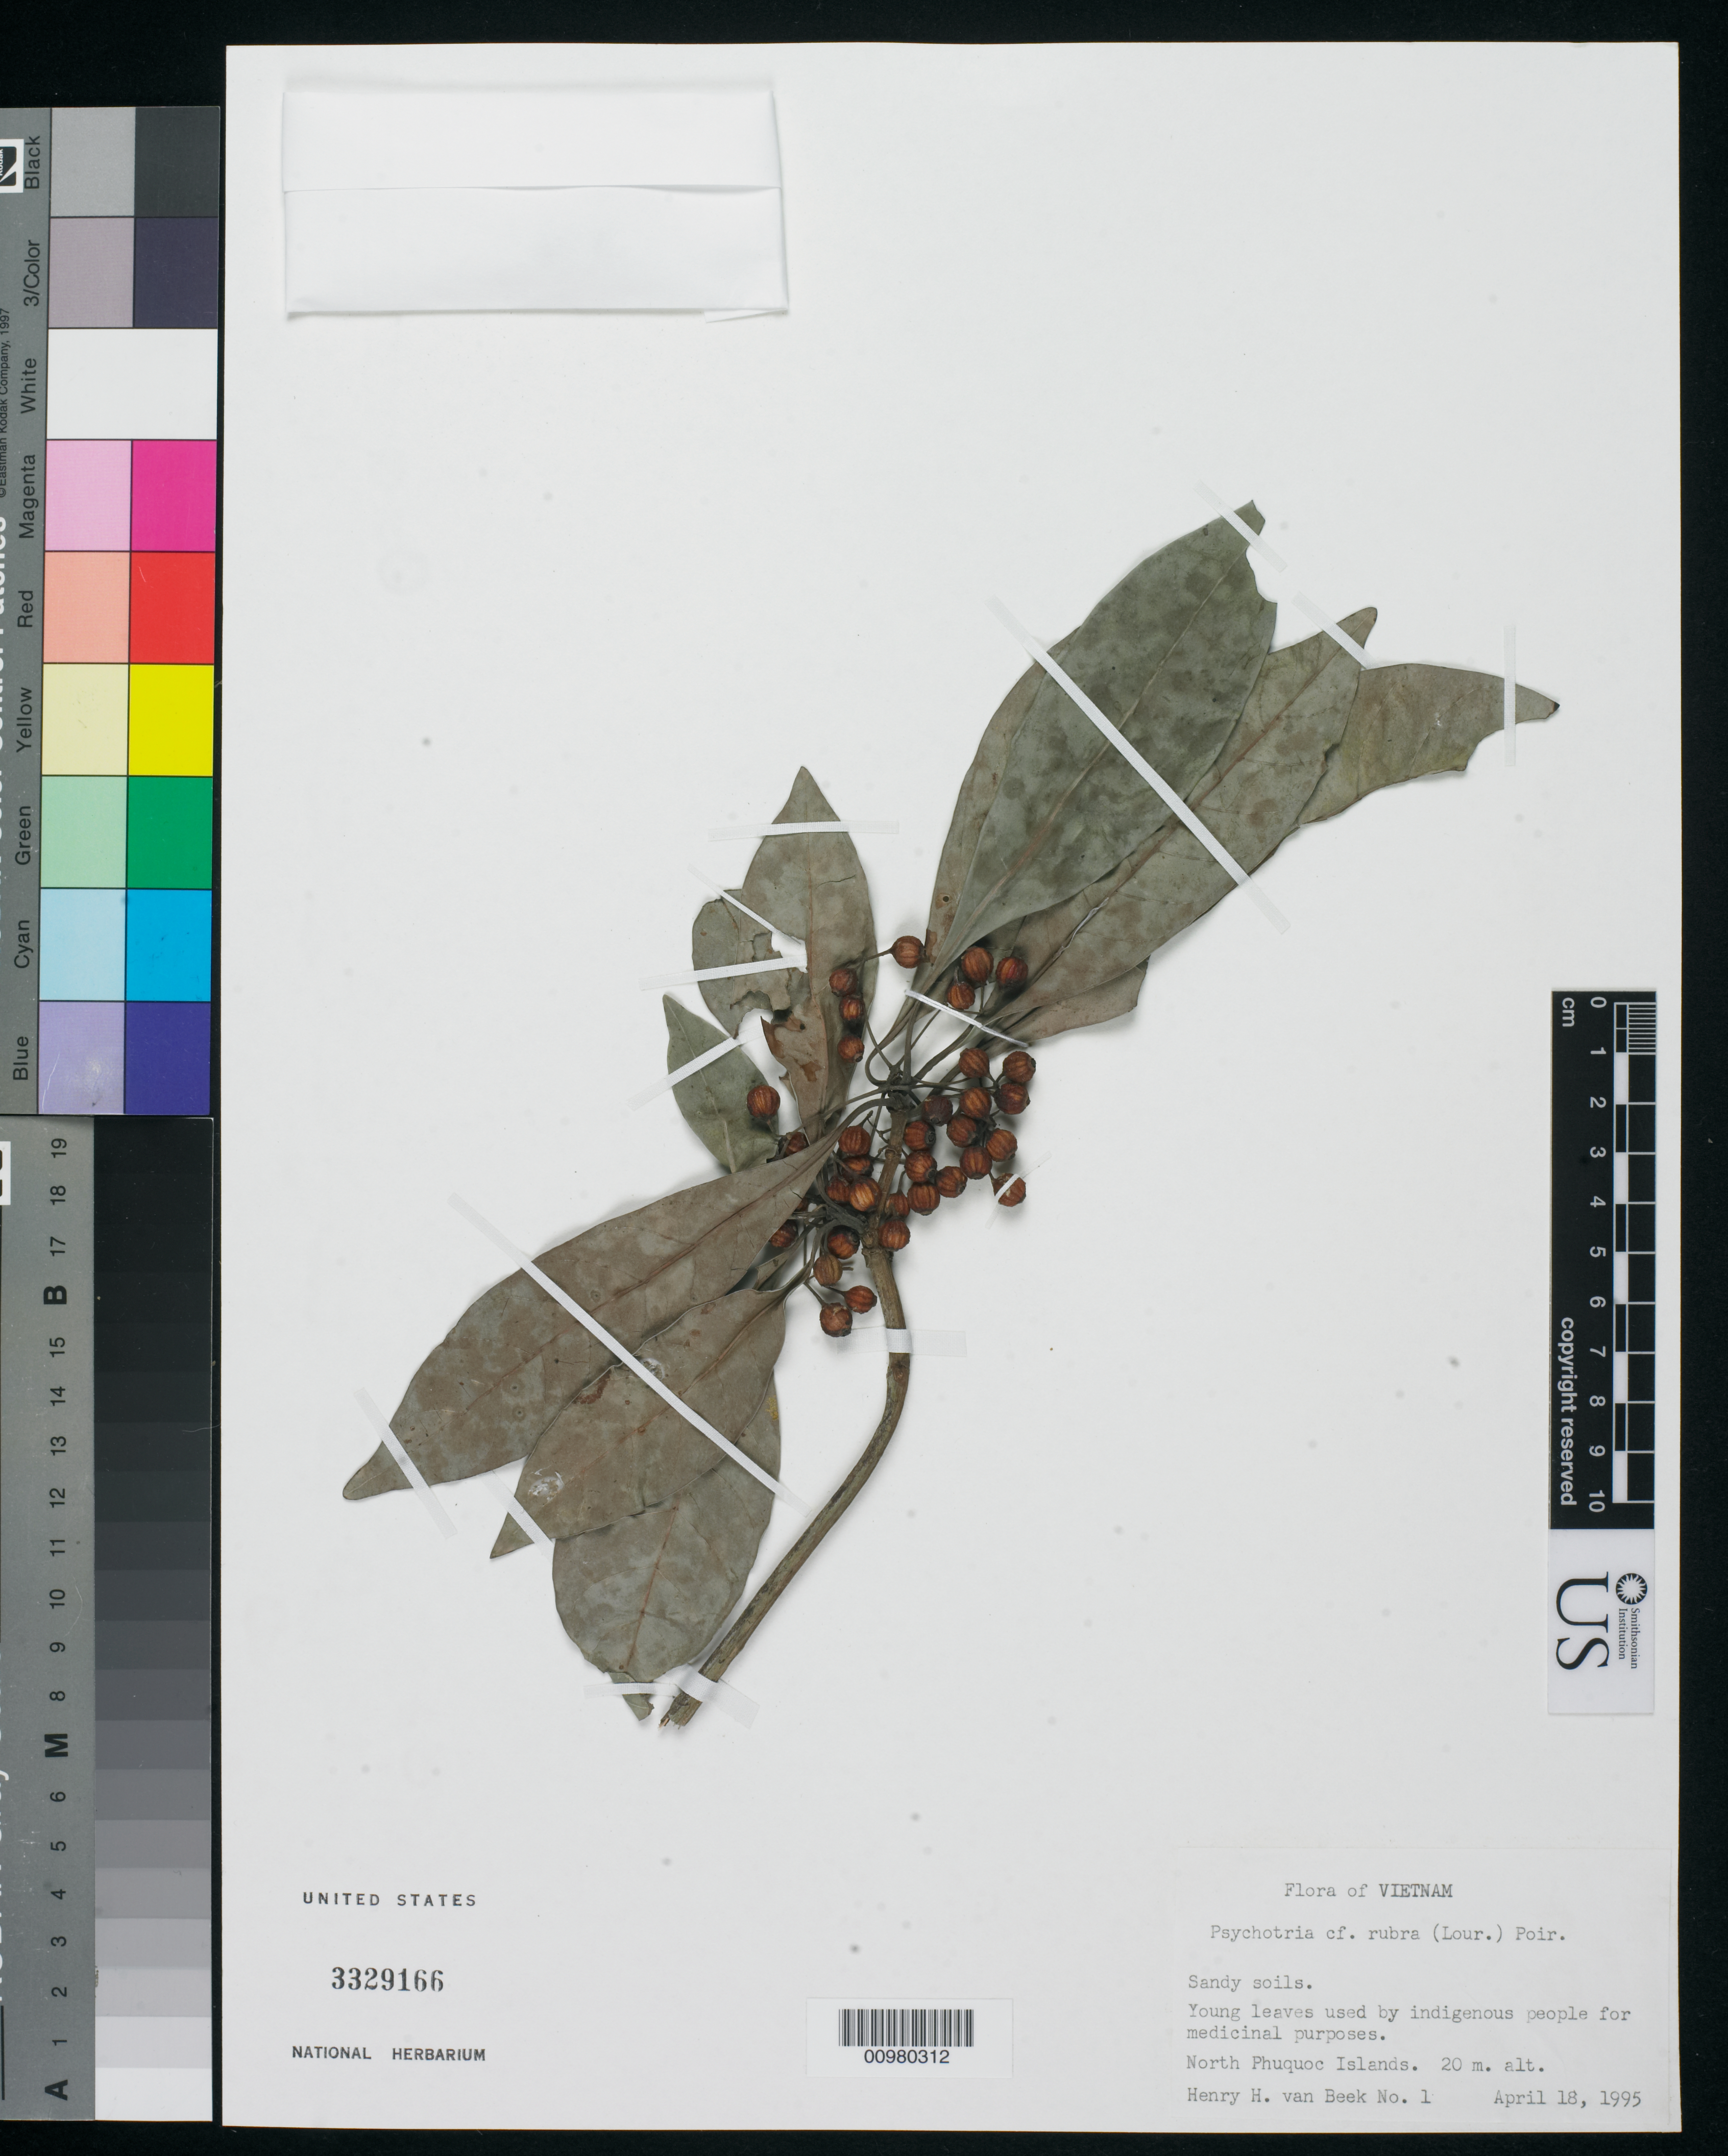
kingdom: Plantae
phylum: Tracheophyta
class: Magnoliopsida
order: Gentianales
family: Rubiaceae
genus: Psychotria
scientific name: Psychotria rubra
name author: (Lour.) Poir.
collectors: H.H. van Beek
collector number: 1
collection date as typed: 18 Apr 1995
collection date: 1995-04-18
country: Vietnam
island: North Phuquoc Is.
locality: Vietnam, North Phuquoc Islands. Sandy soils.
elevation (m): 20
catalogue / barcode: US 3329166